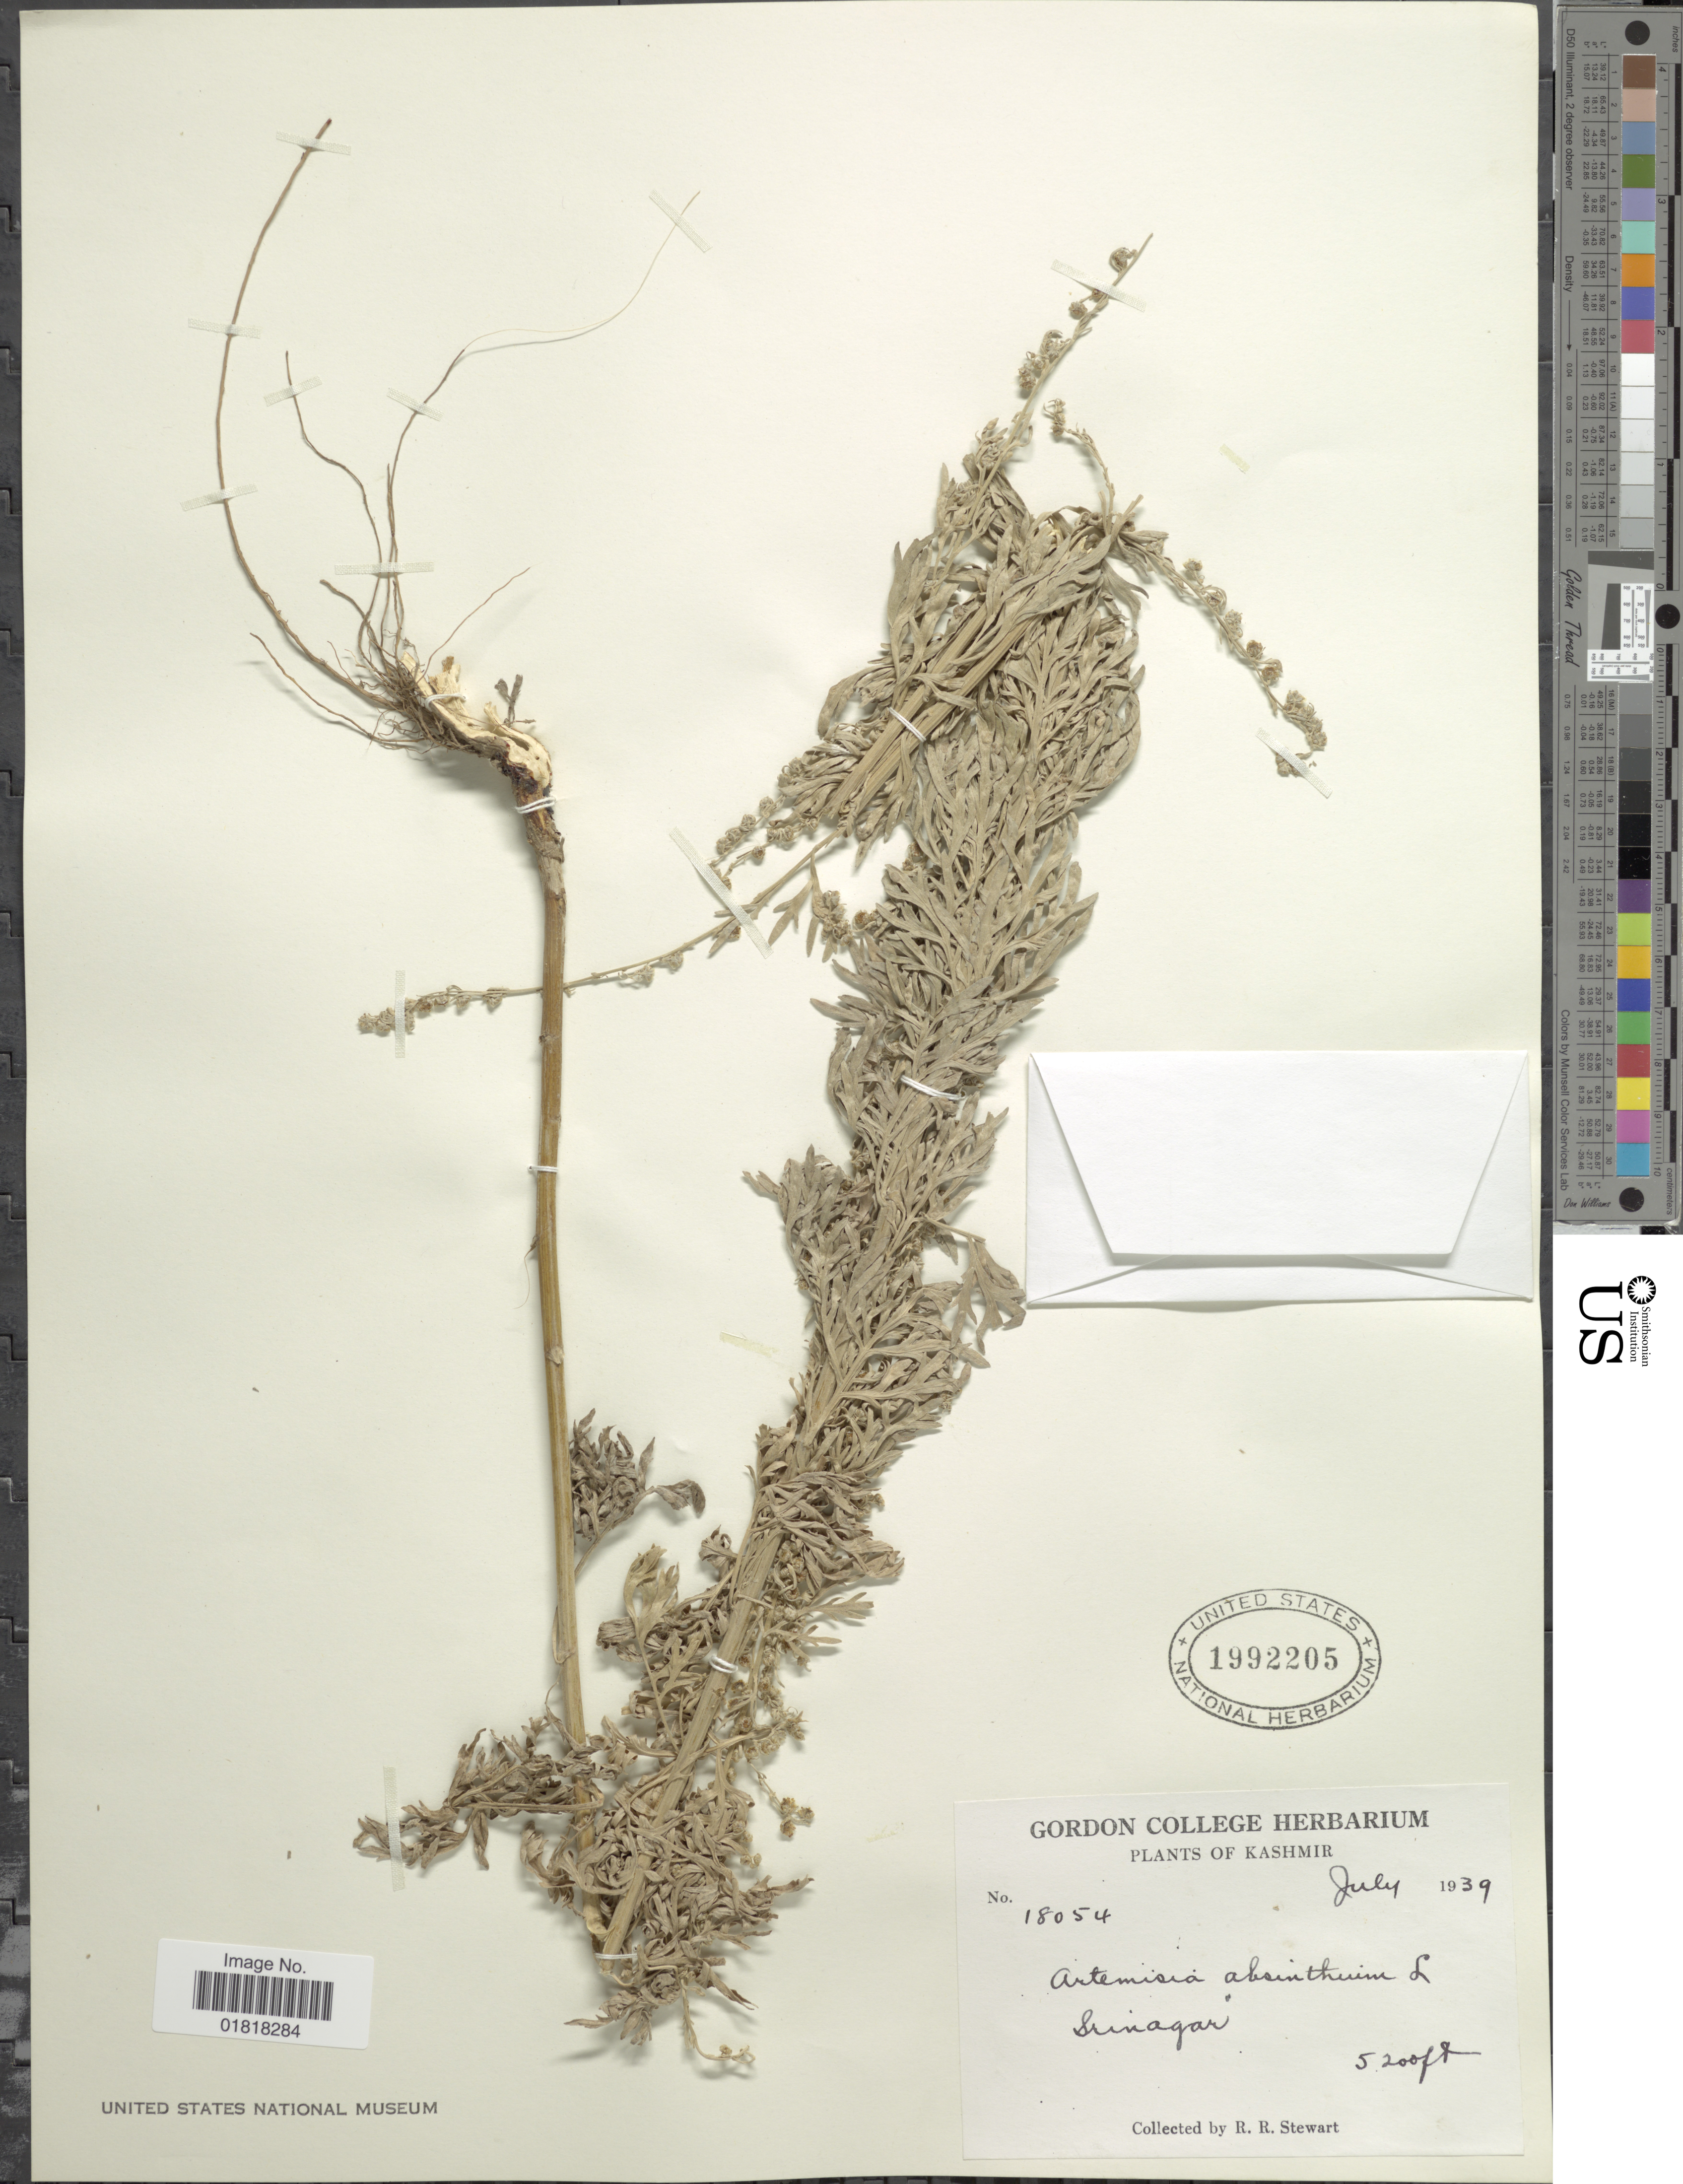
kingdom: Plantae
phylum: Tracheophyta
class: Magnoliopsida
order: Asterales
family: Asteraceae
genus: Artemisia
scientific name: Artemisia absinthium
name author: L.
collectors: R. R. Stewart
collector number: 18054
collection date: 1939-07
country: India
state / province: Jammu and Kashmir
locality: Kashmir, Srinagar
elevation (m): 1585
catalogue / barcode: US 1992205